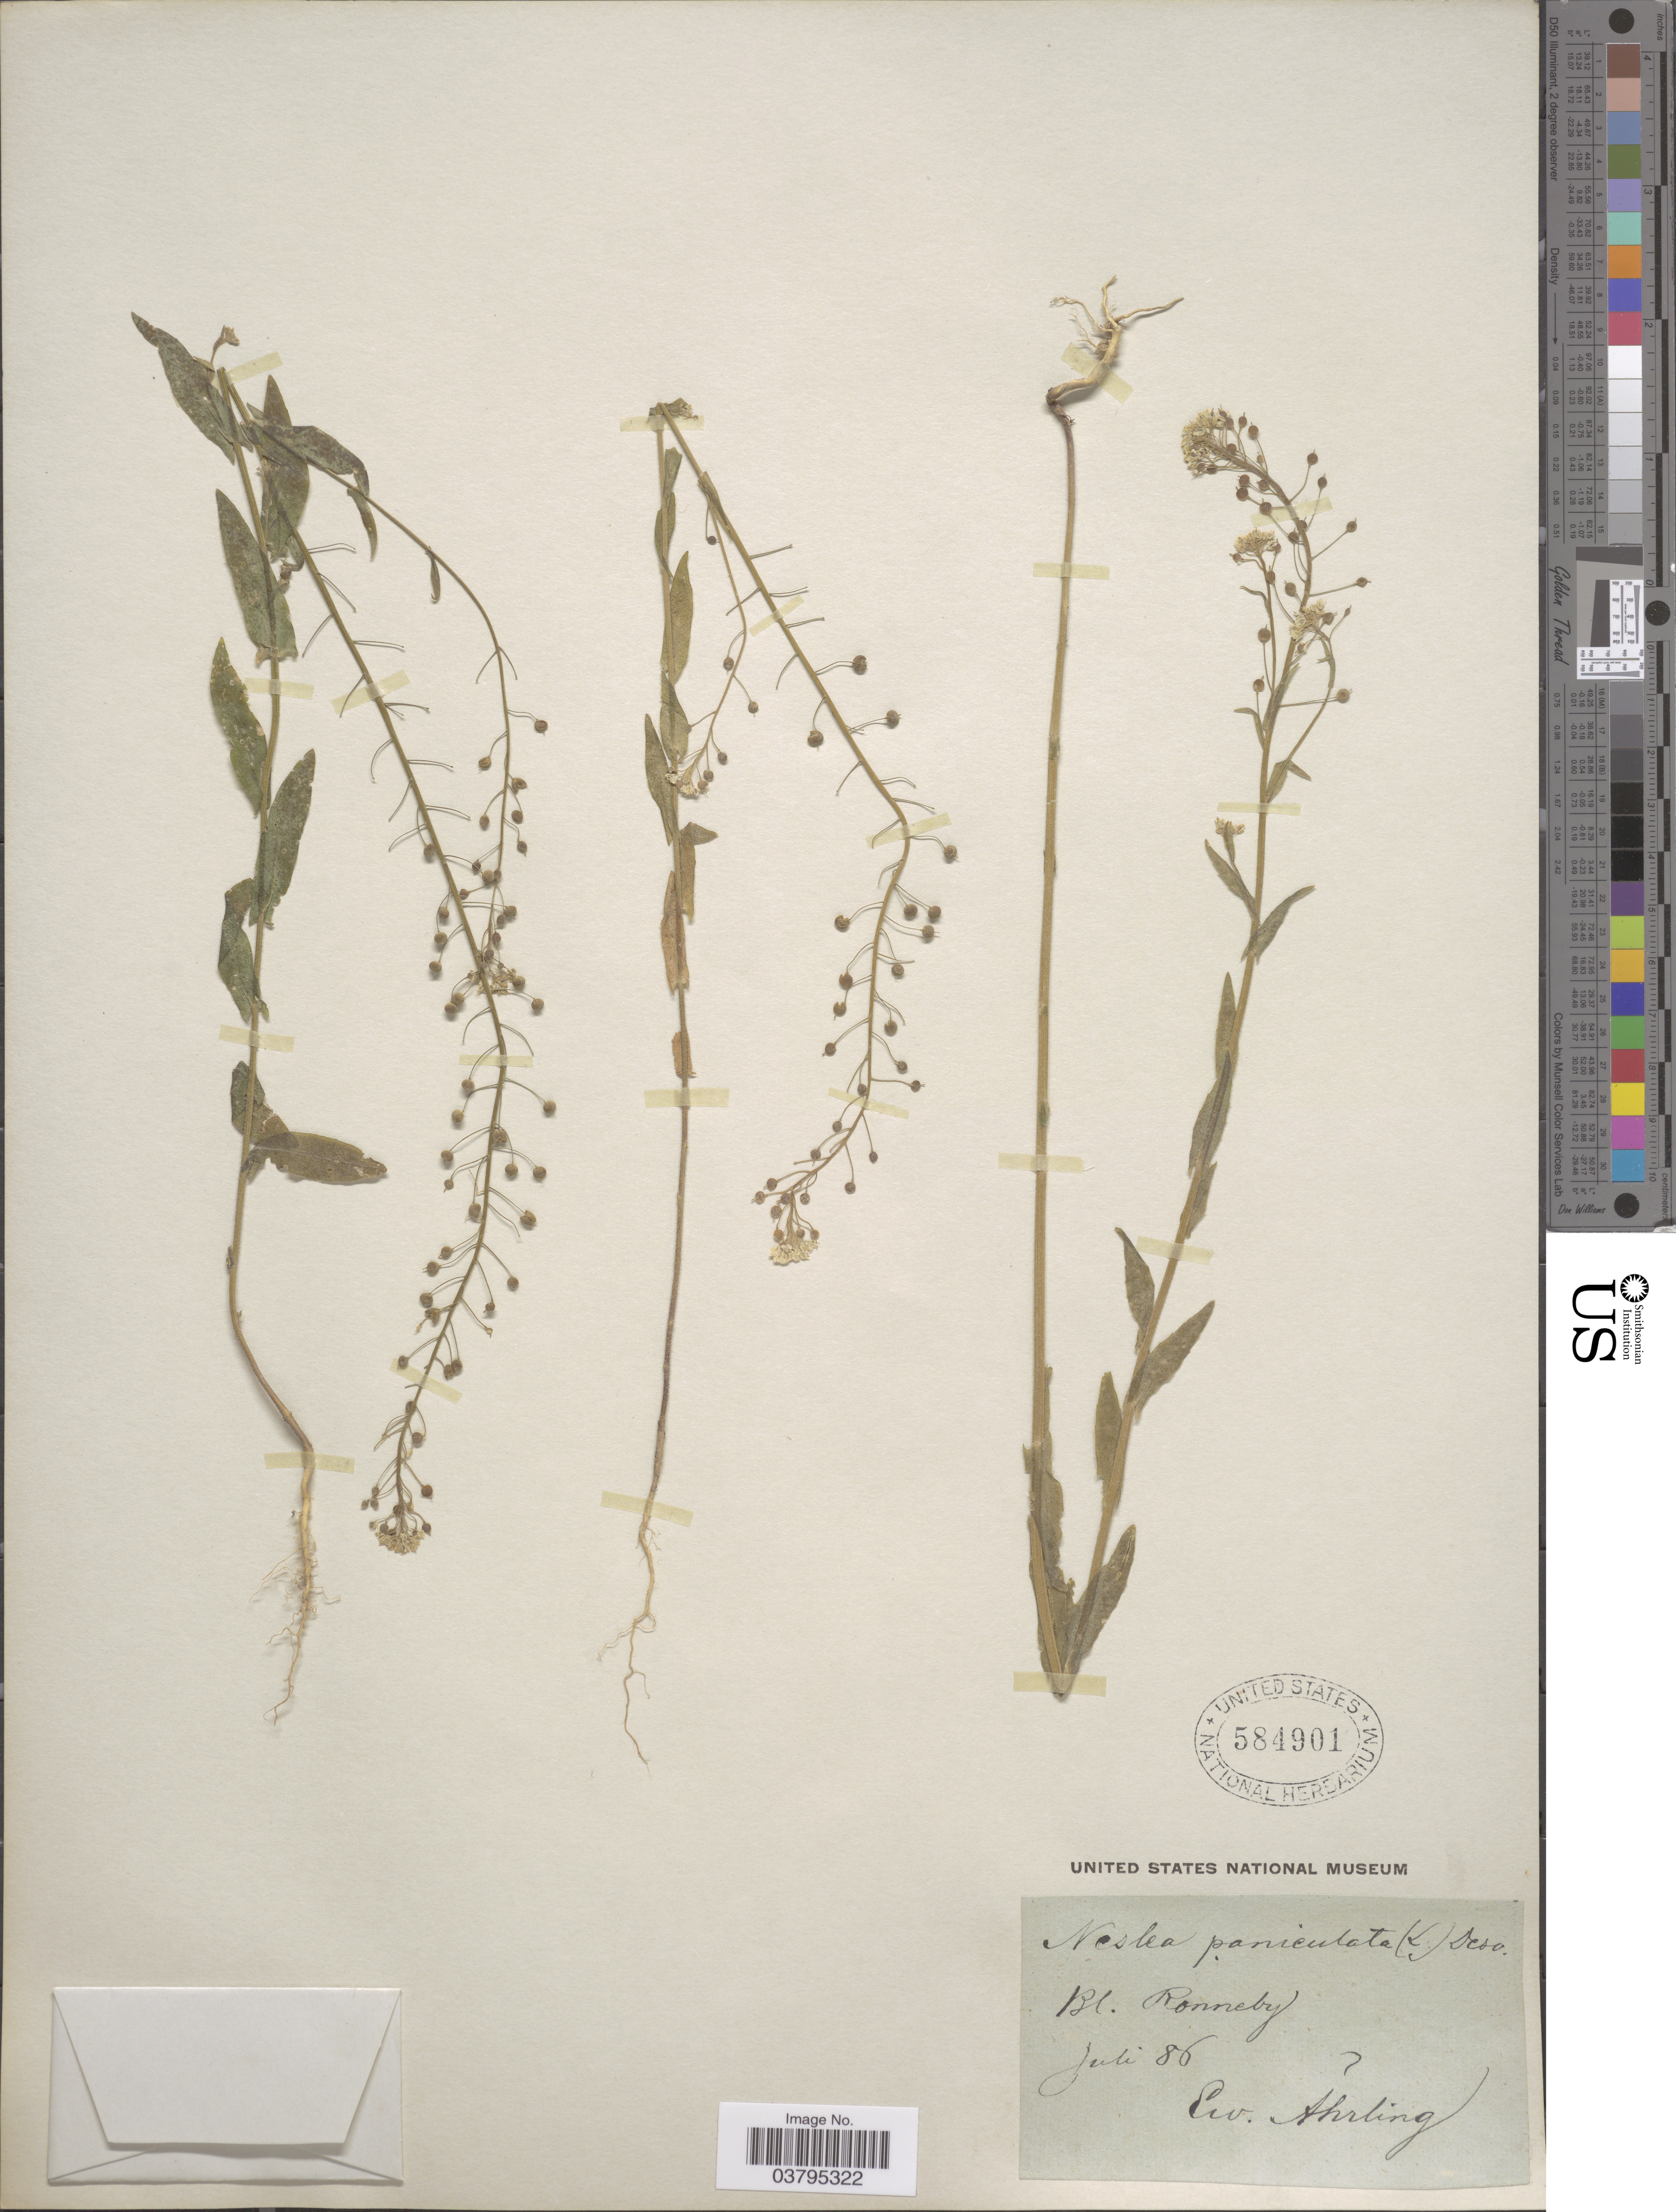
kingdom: Plantae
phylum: Tracheophyta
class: Magnoliopsida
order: Brassicales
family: Brassicaceae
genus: Neslia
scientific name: Neslia paniculata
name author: (L.) Desv.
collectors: E. Ahrling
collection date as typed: Transcribed d/m/y: /7/86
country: Sweden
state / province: Blekinge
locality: Bl. Ronneby.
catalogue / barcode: US 584901